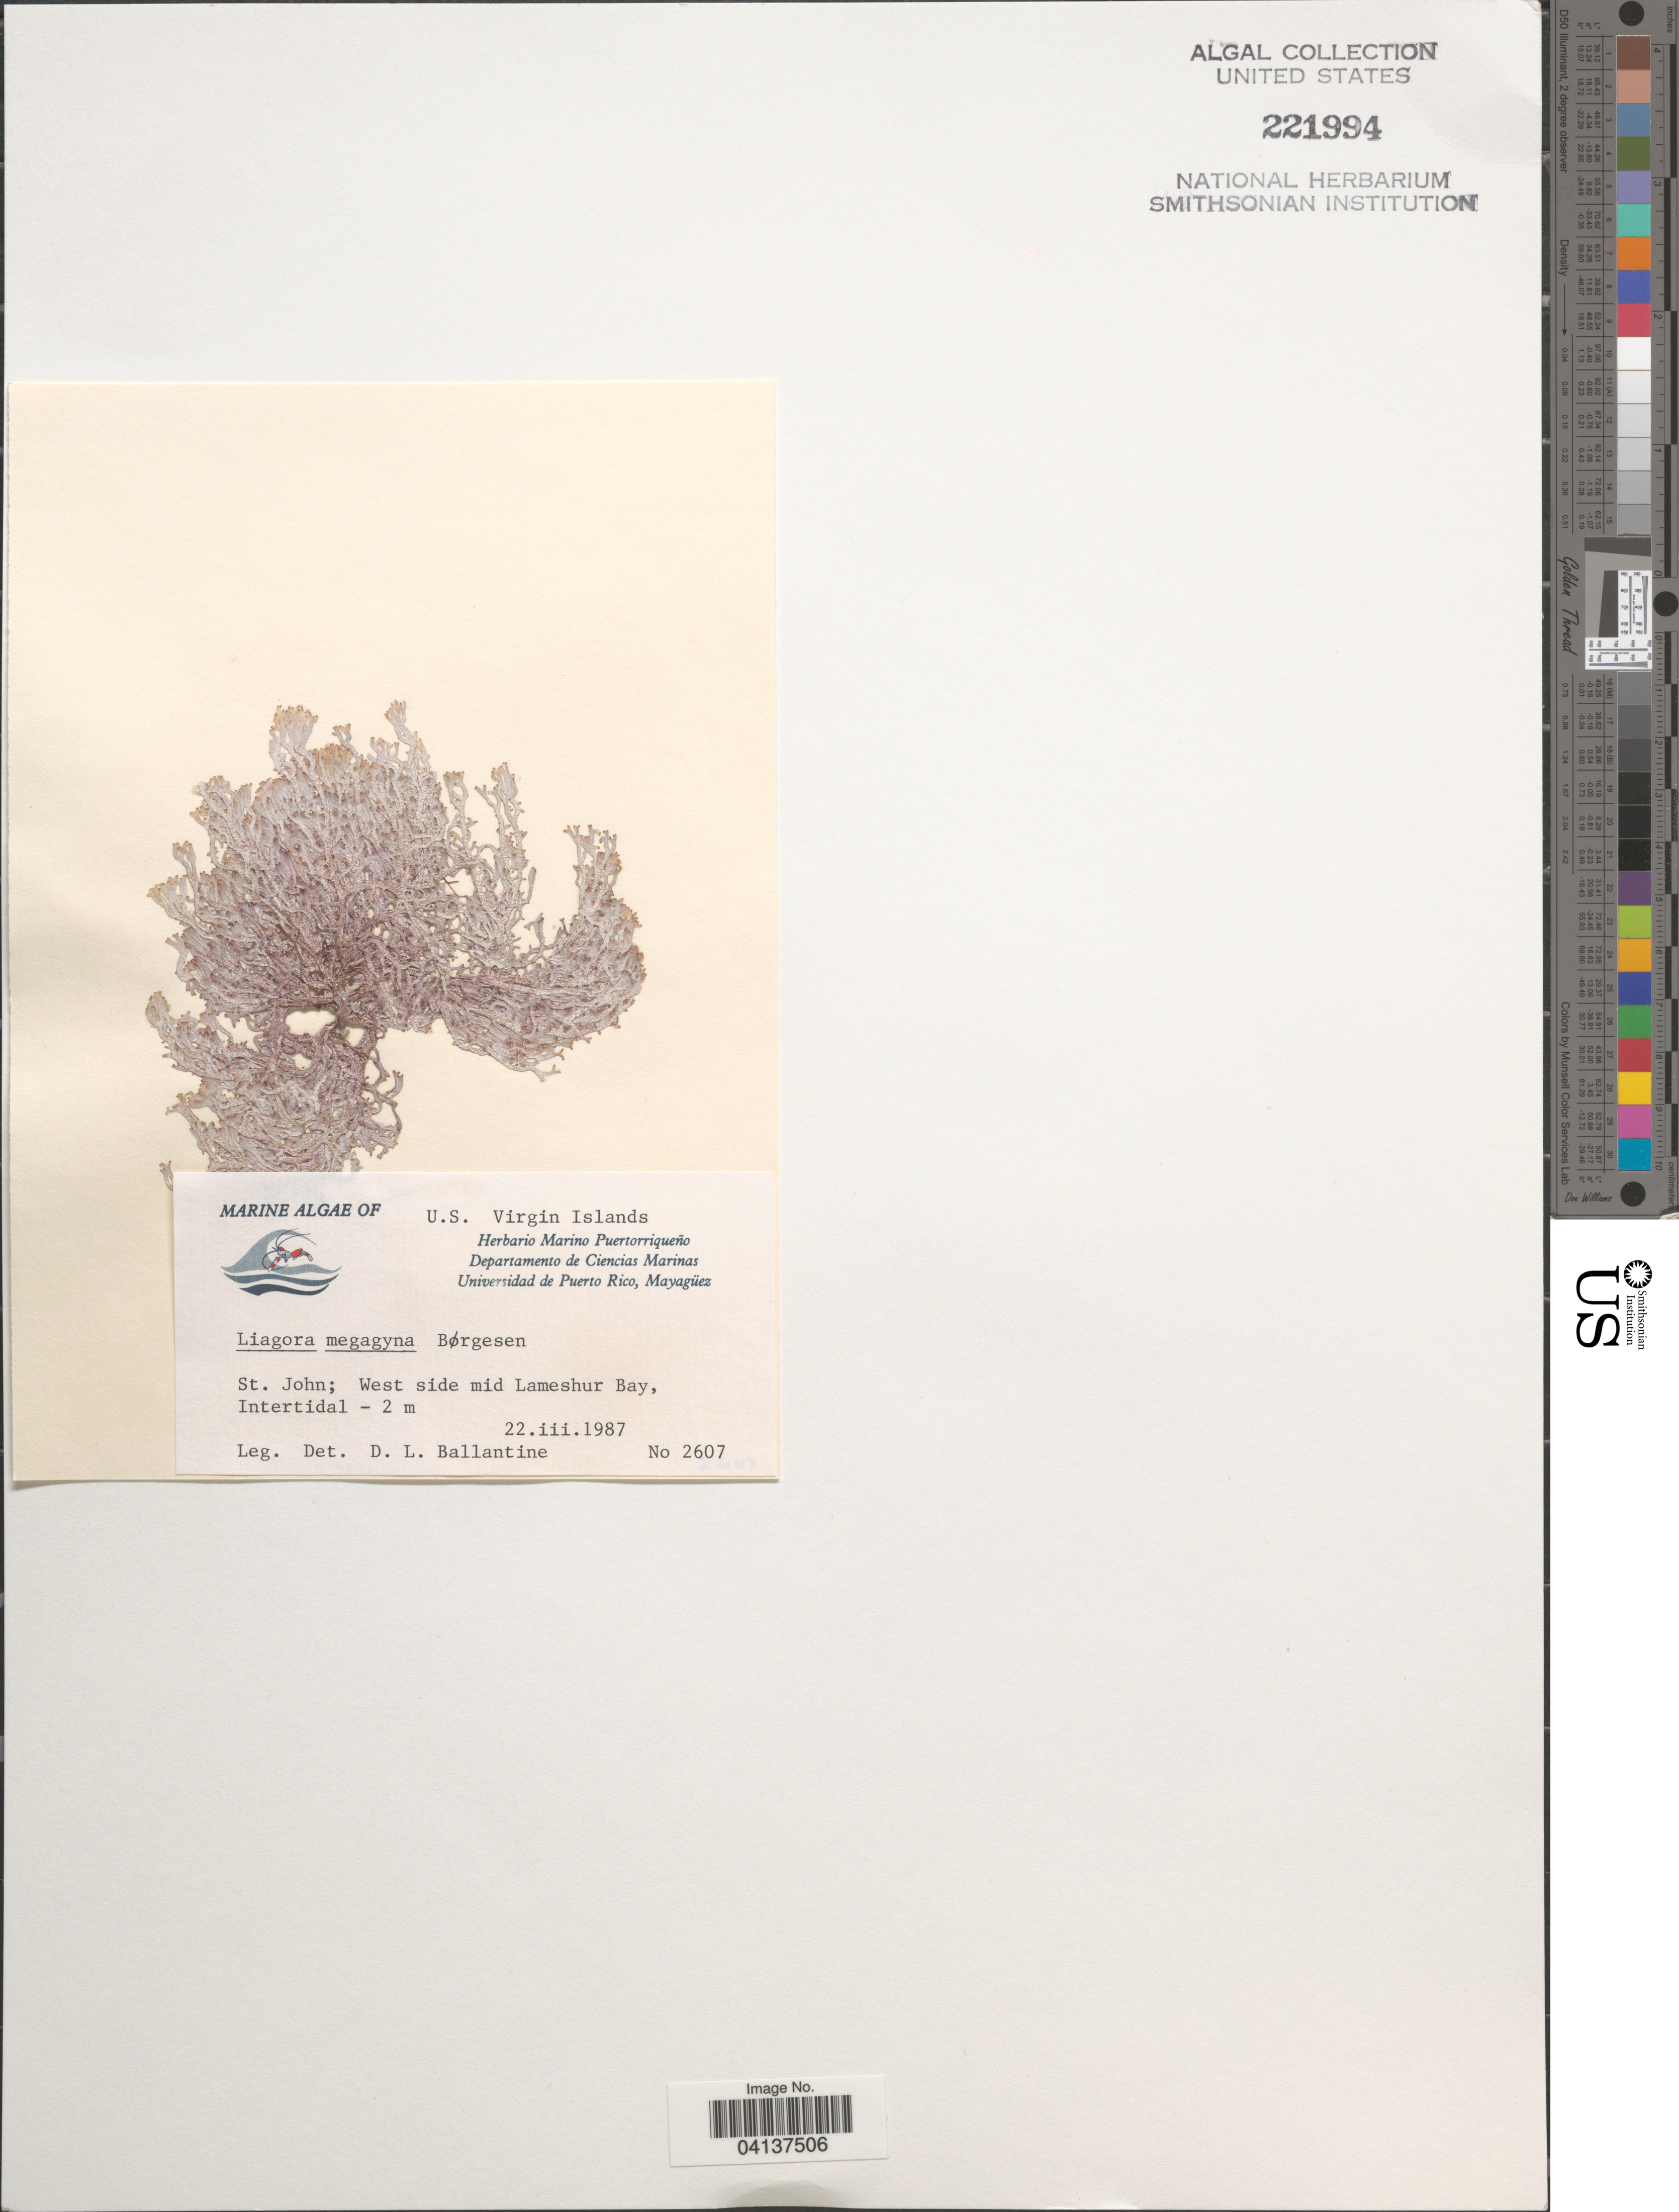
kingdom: Plantae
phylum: Rhodophyta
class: Florideophyceae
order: Nemaliales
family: Liagoraceae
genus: Liagora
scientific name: Liagora megagyna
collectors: D.L. Ballantine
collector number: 2607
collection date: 1987-03-22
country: U.S. Virgin Islands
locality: St. John; West side mid Lameshur Bay, Intertidal.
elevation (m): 2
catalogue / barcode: US 221994